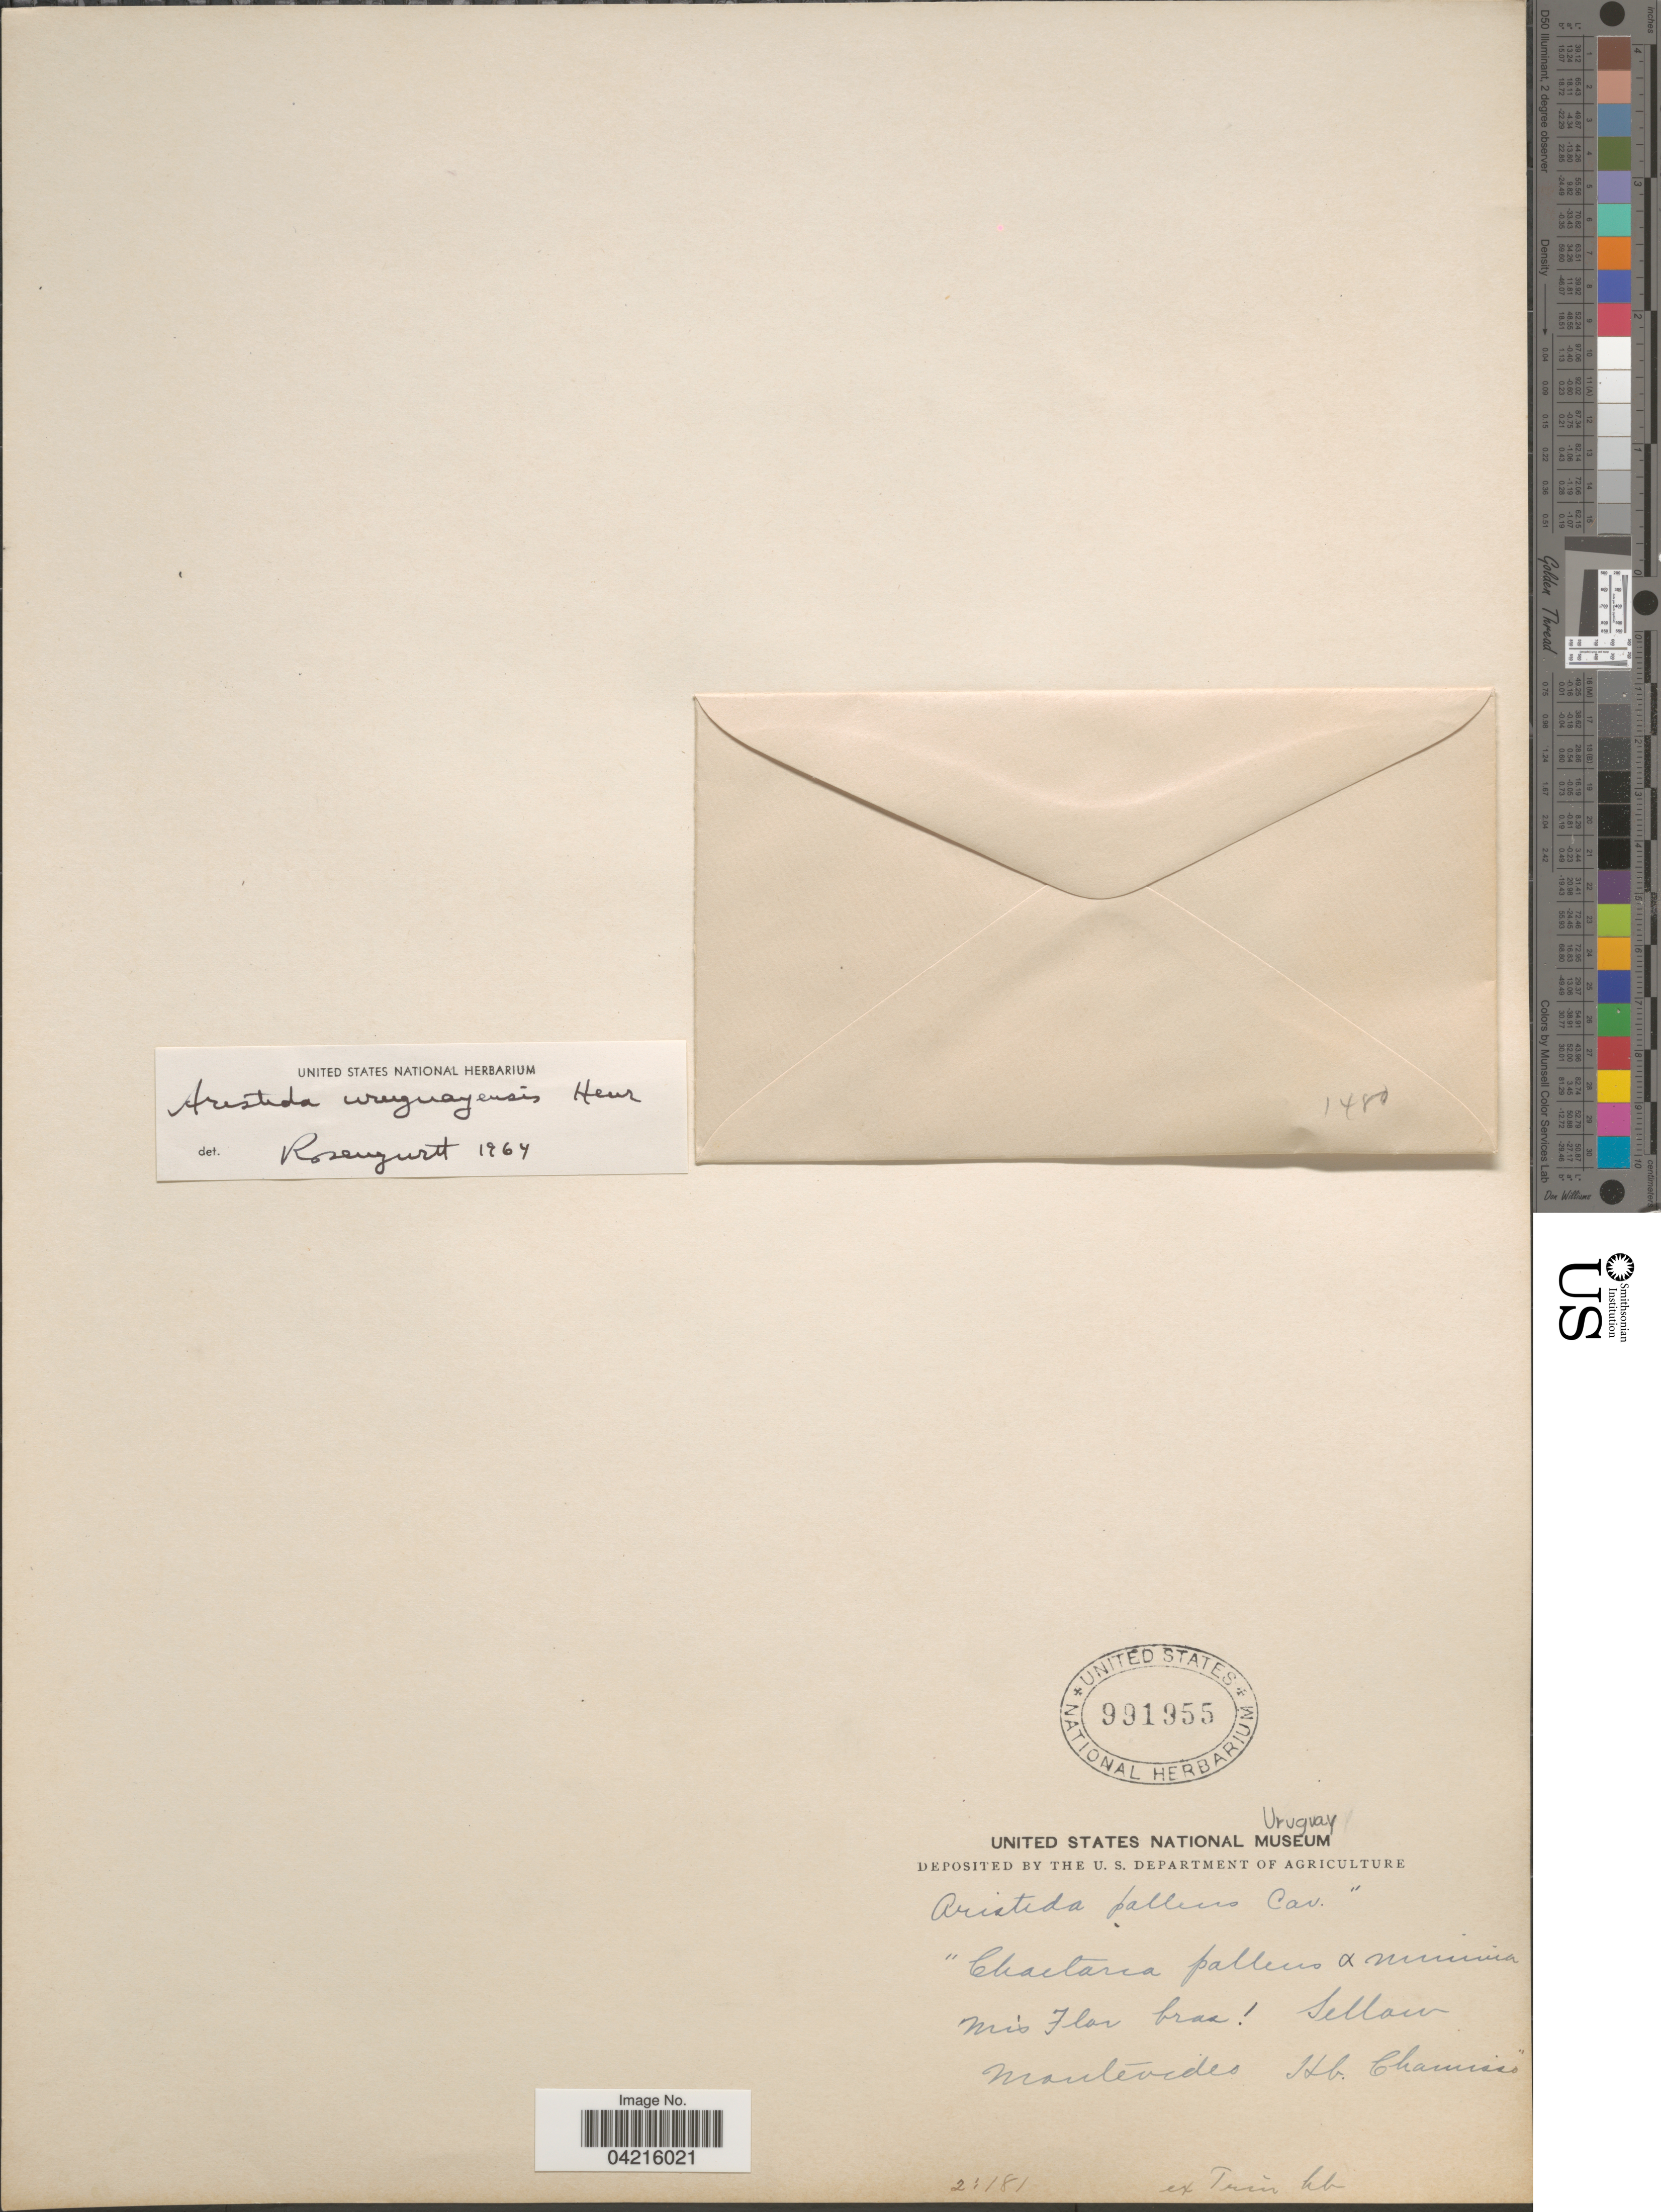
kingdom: Plantae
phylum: Tracheophyta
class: Liliopsida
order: Poales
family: Poaceae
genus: Aristida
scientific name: Aristida uruguayensis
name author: Henr.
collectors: -. Sellow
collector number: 1480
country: Uruguay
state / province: Montevideo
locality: Hb. Chamisso [unsure placement]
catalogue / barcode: US 991955